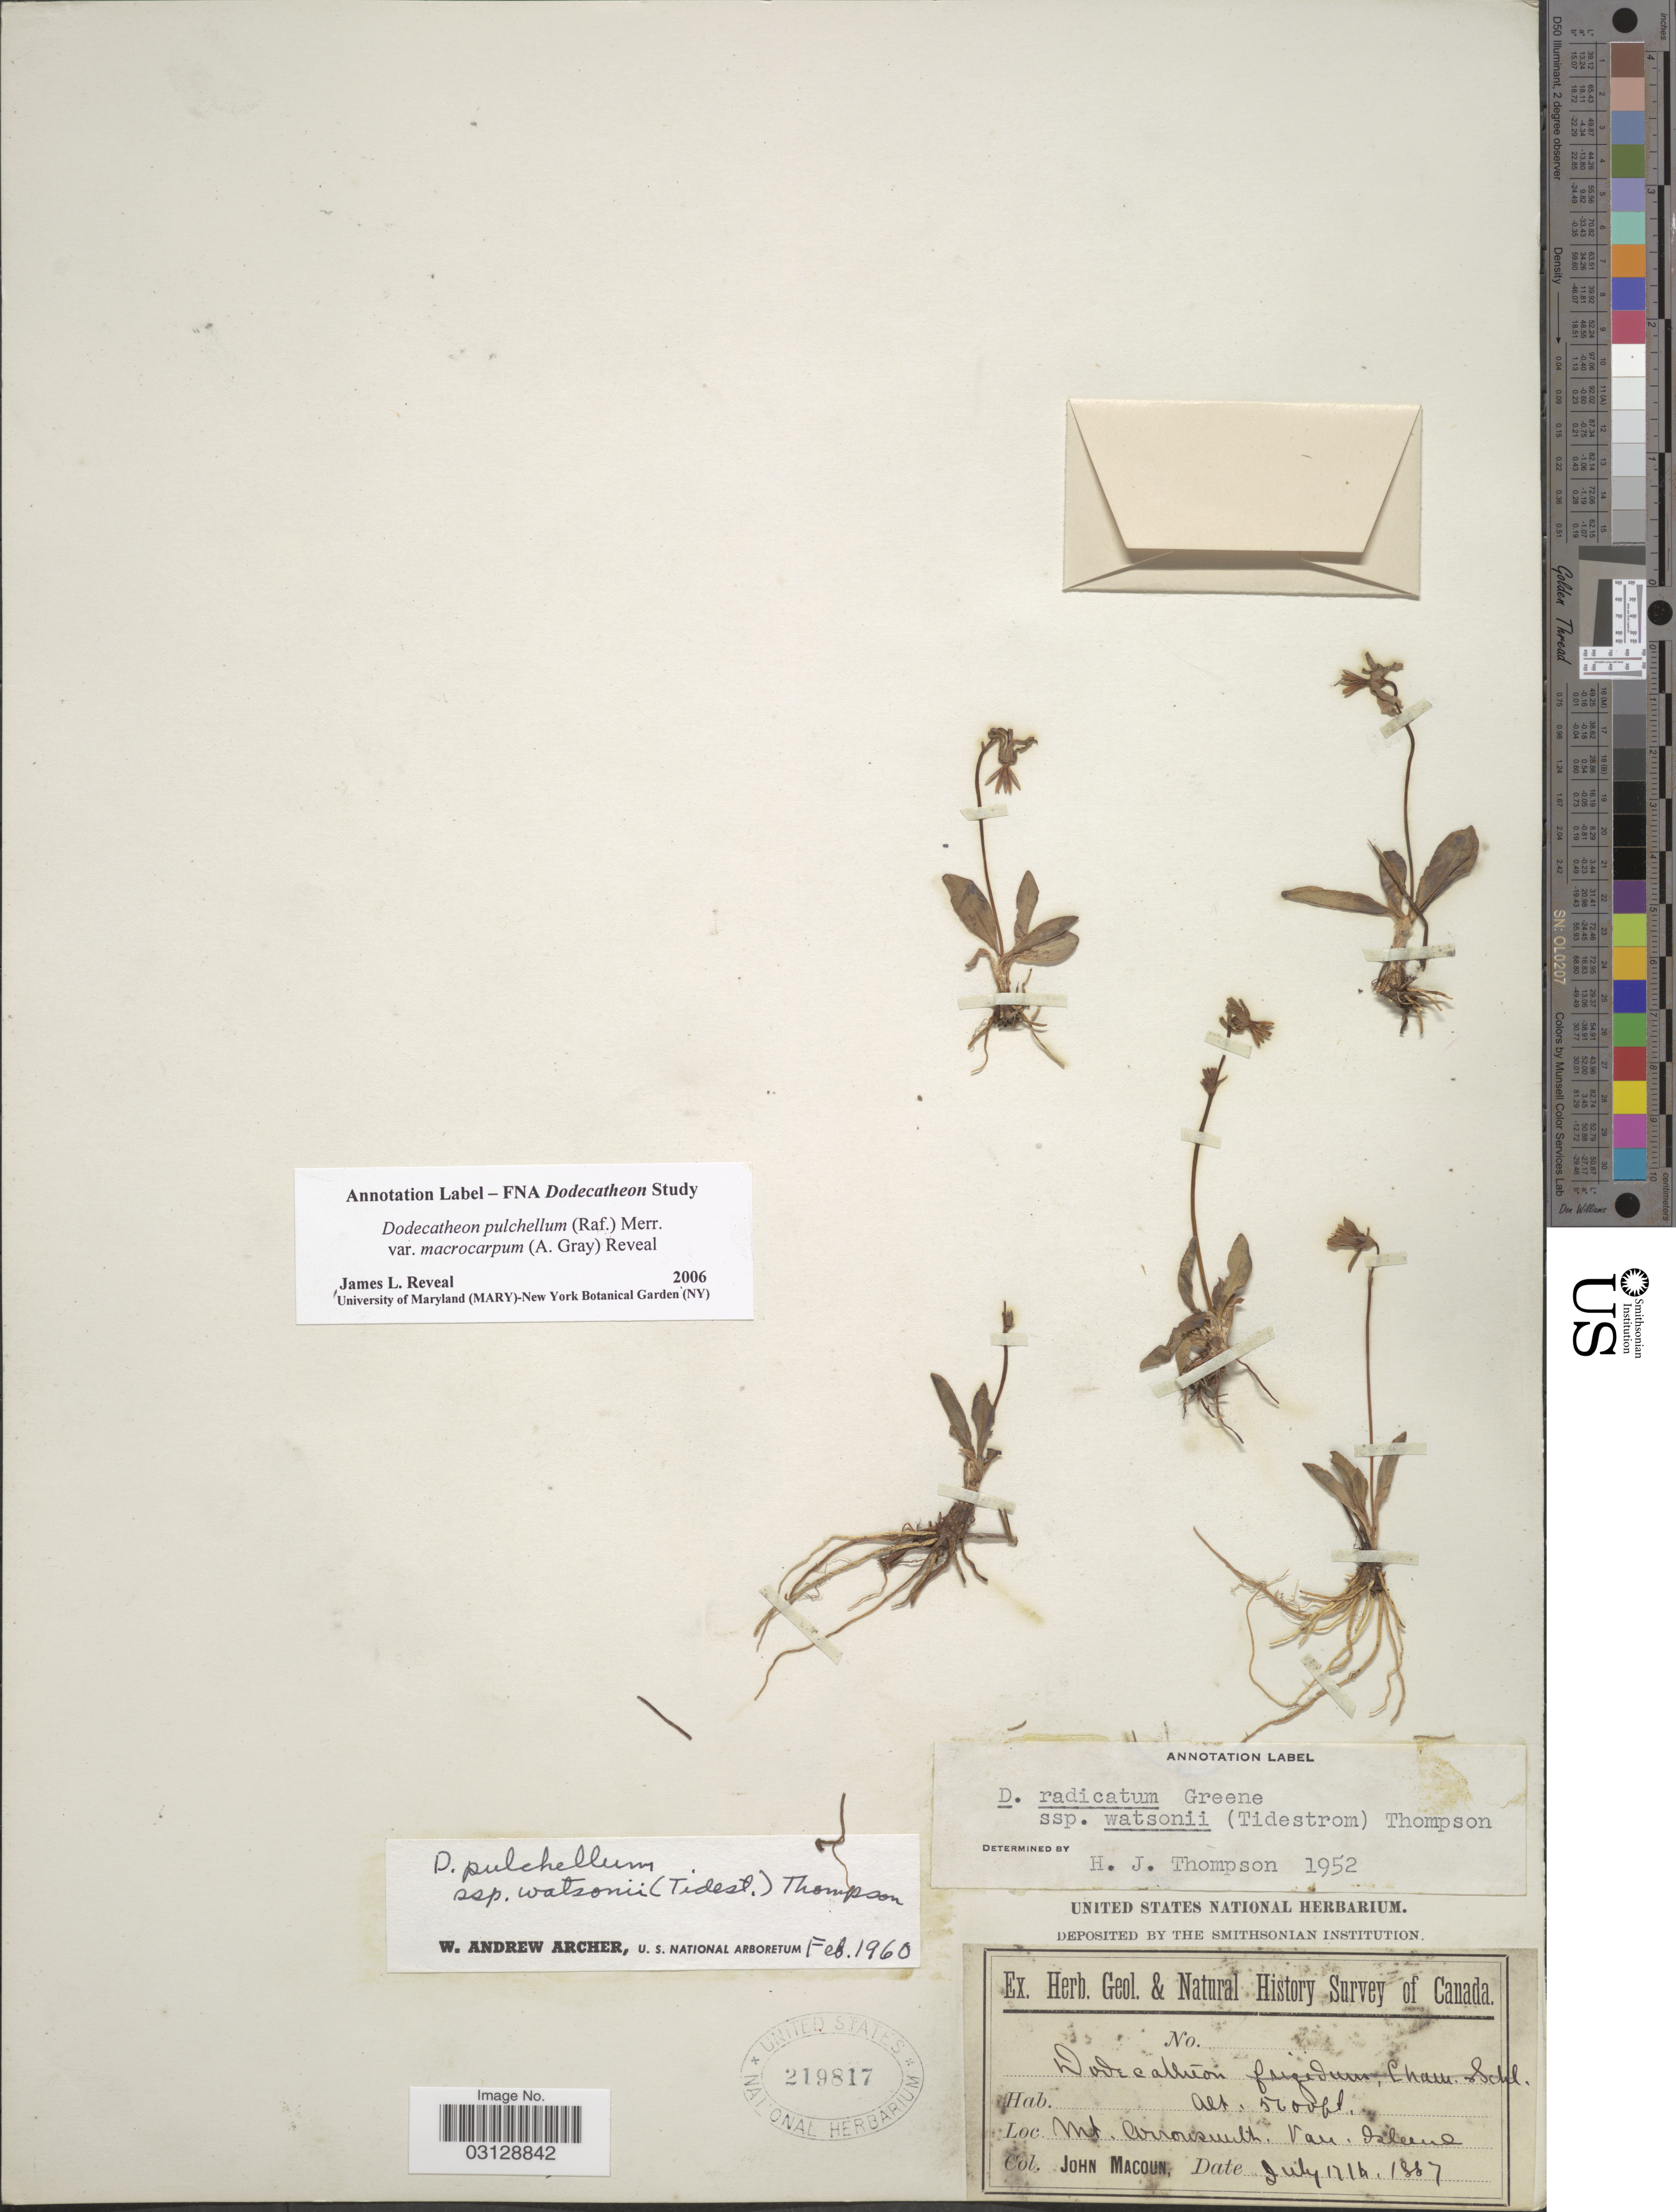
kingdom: Plantae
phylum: Tracheophyta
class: Magnoliopsida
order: Ericales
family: Primulaceae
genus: Dodecatheon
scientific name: Dodecatheon pulchellum var. macrocarpum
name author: (A. Gray) Reveal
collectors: J. Macoun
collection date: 1887-07-04/1887-07-17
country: Canada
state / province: British Columbia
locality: Mt. Arrowsmith. Van. Island.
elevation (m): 1707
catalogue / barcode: US 219817